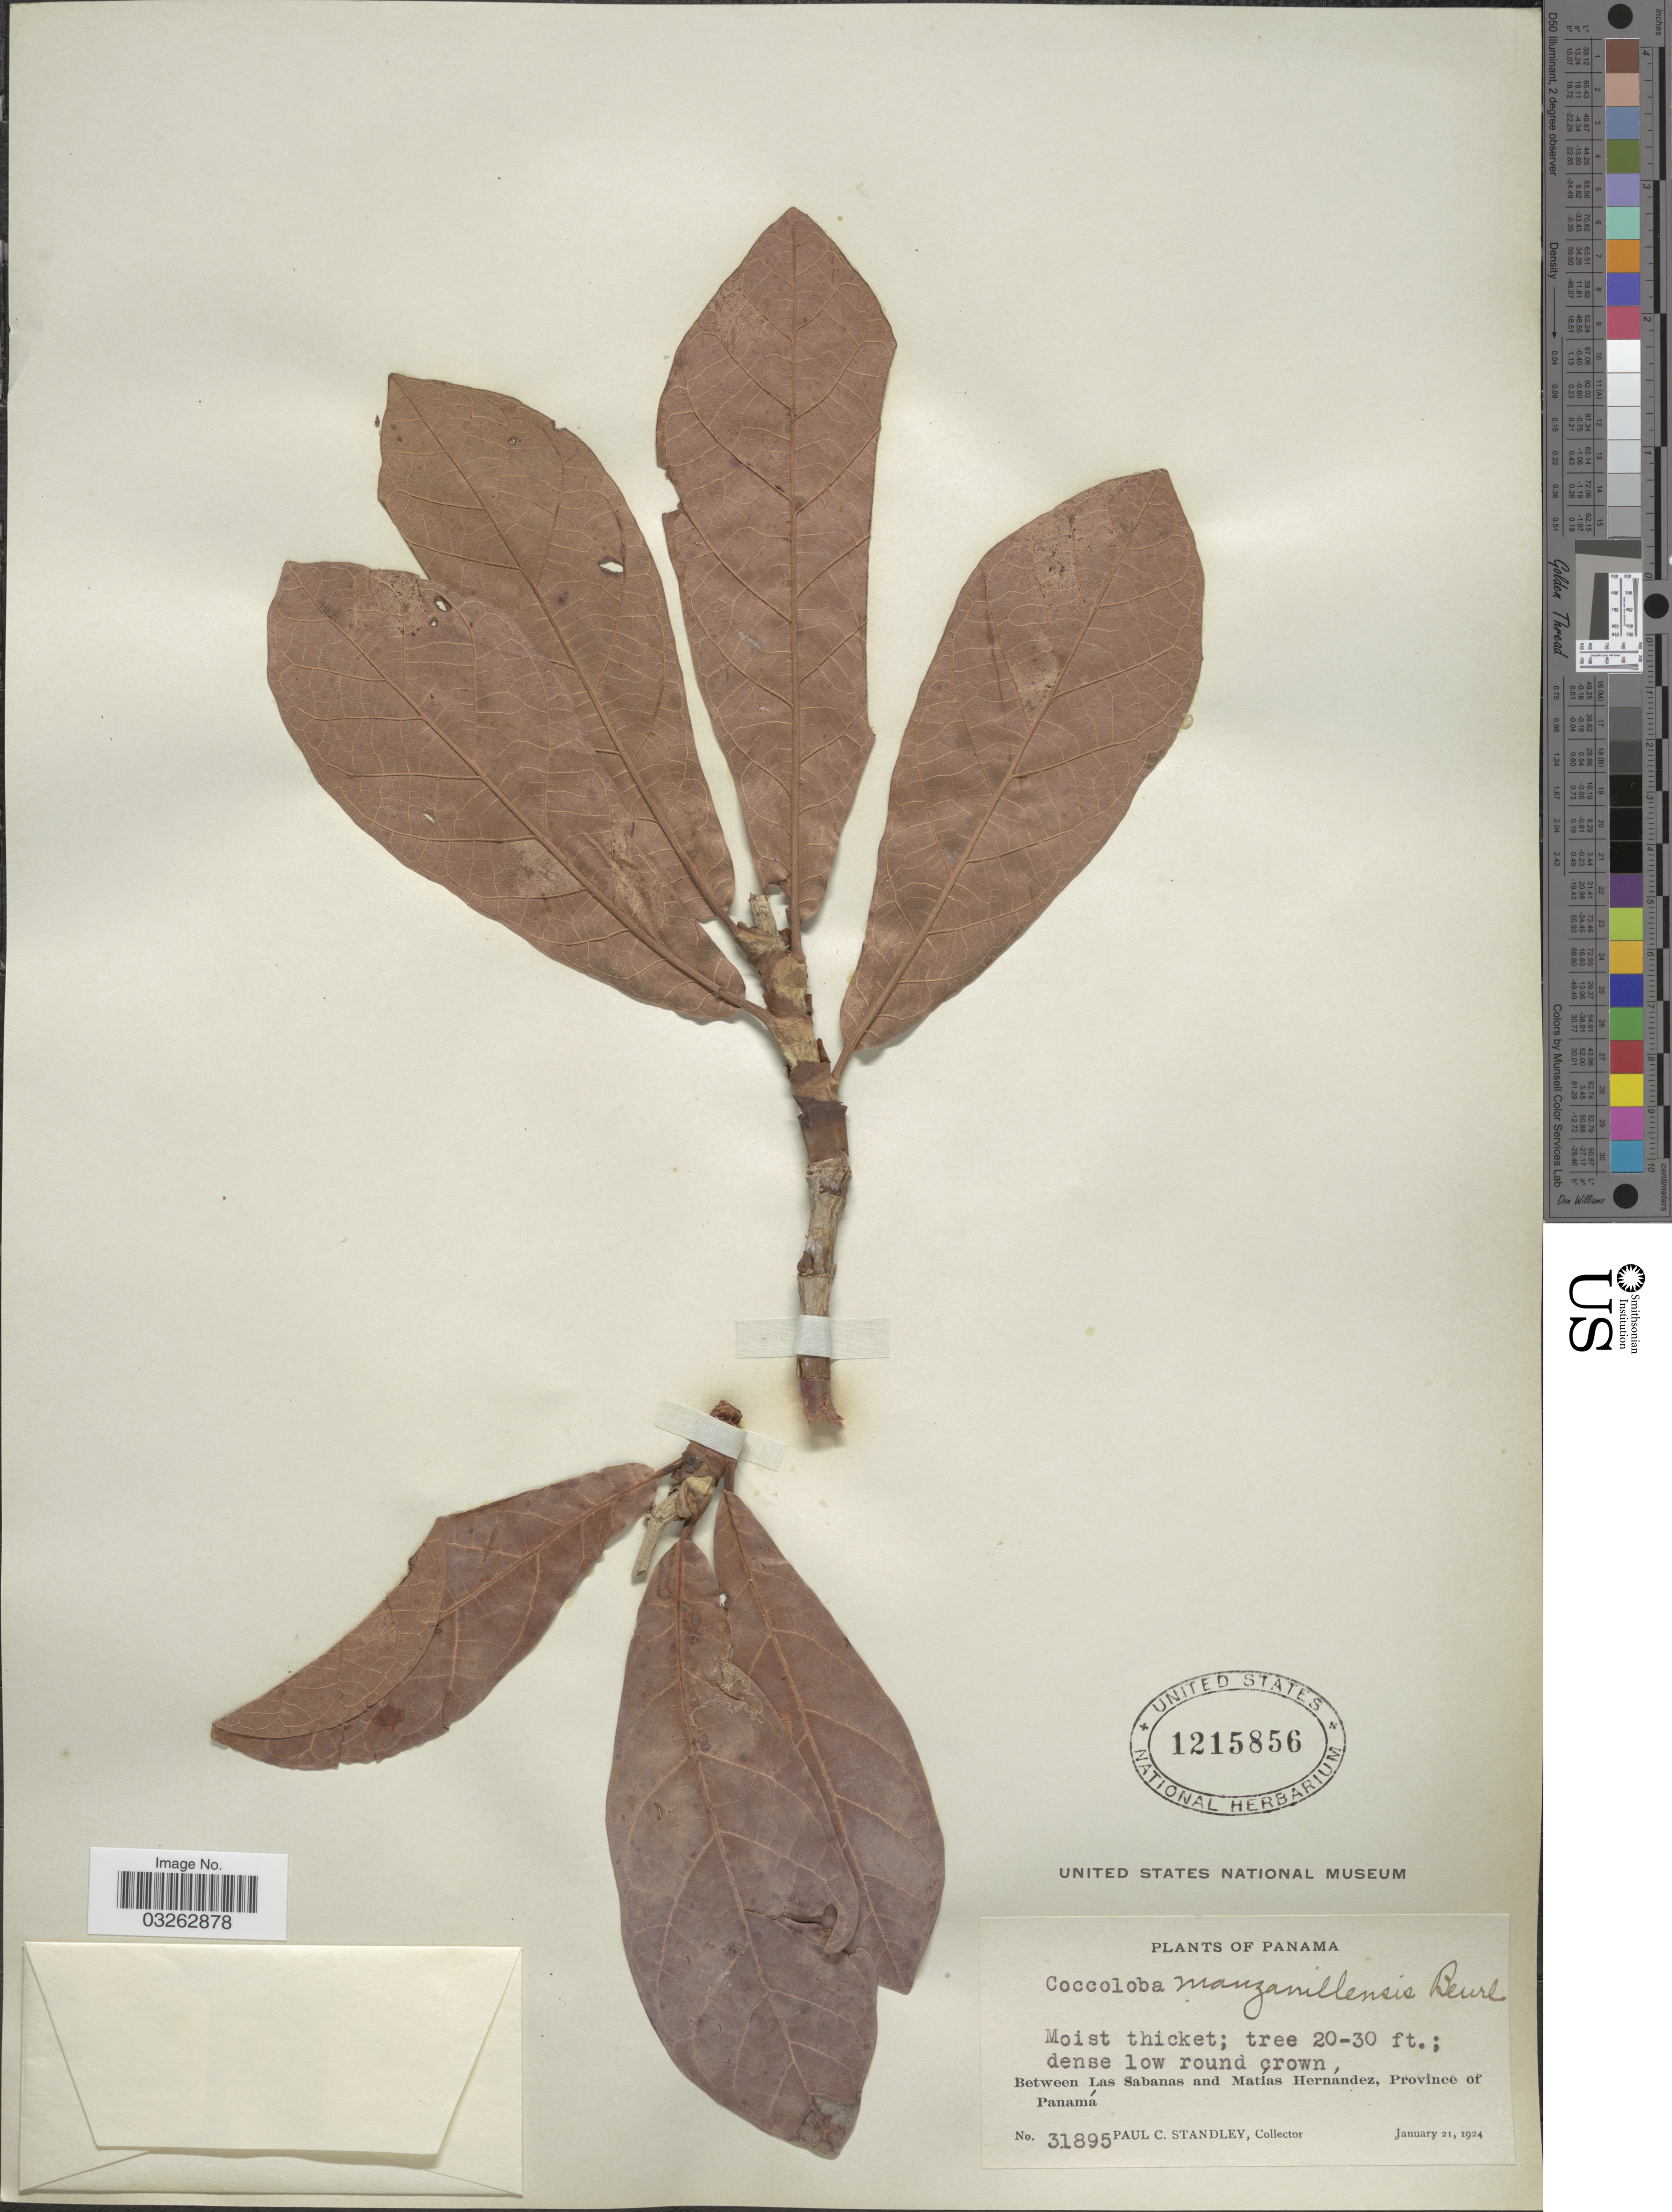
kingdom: Plantae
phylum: Tracheophyta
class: Magnoliopsida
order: Caryophyllales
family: Polygonaceae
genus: Coccoloba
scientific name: Coccoloba manzinellensis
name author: Beurl.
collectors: P. C. Standley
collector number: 31895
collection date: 1924-01-21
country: Panama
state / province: Panamá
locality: Between Las Sabanas and Matías Hernández.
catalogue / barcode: US 1215856